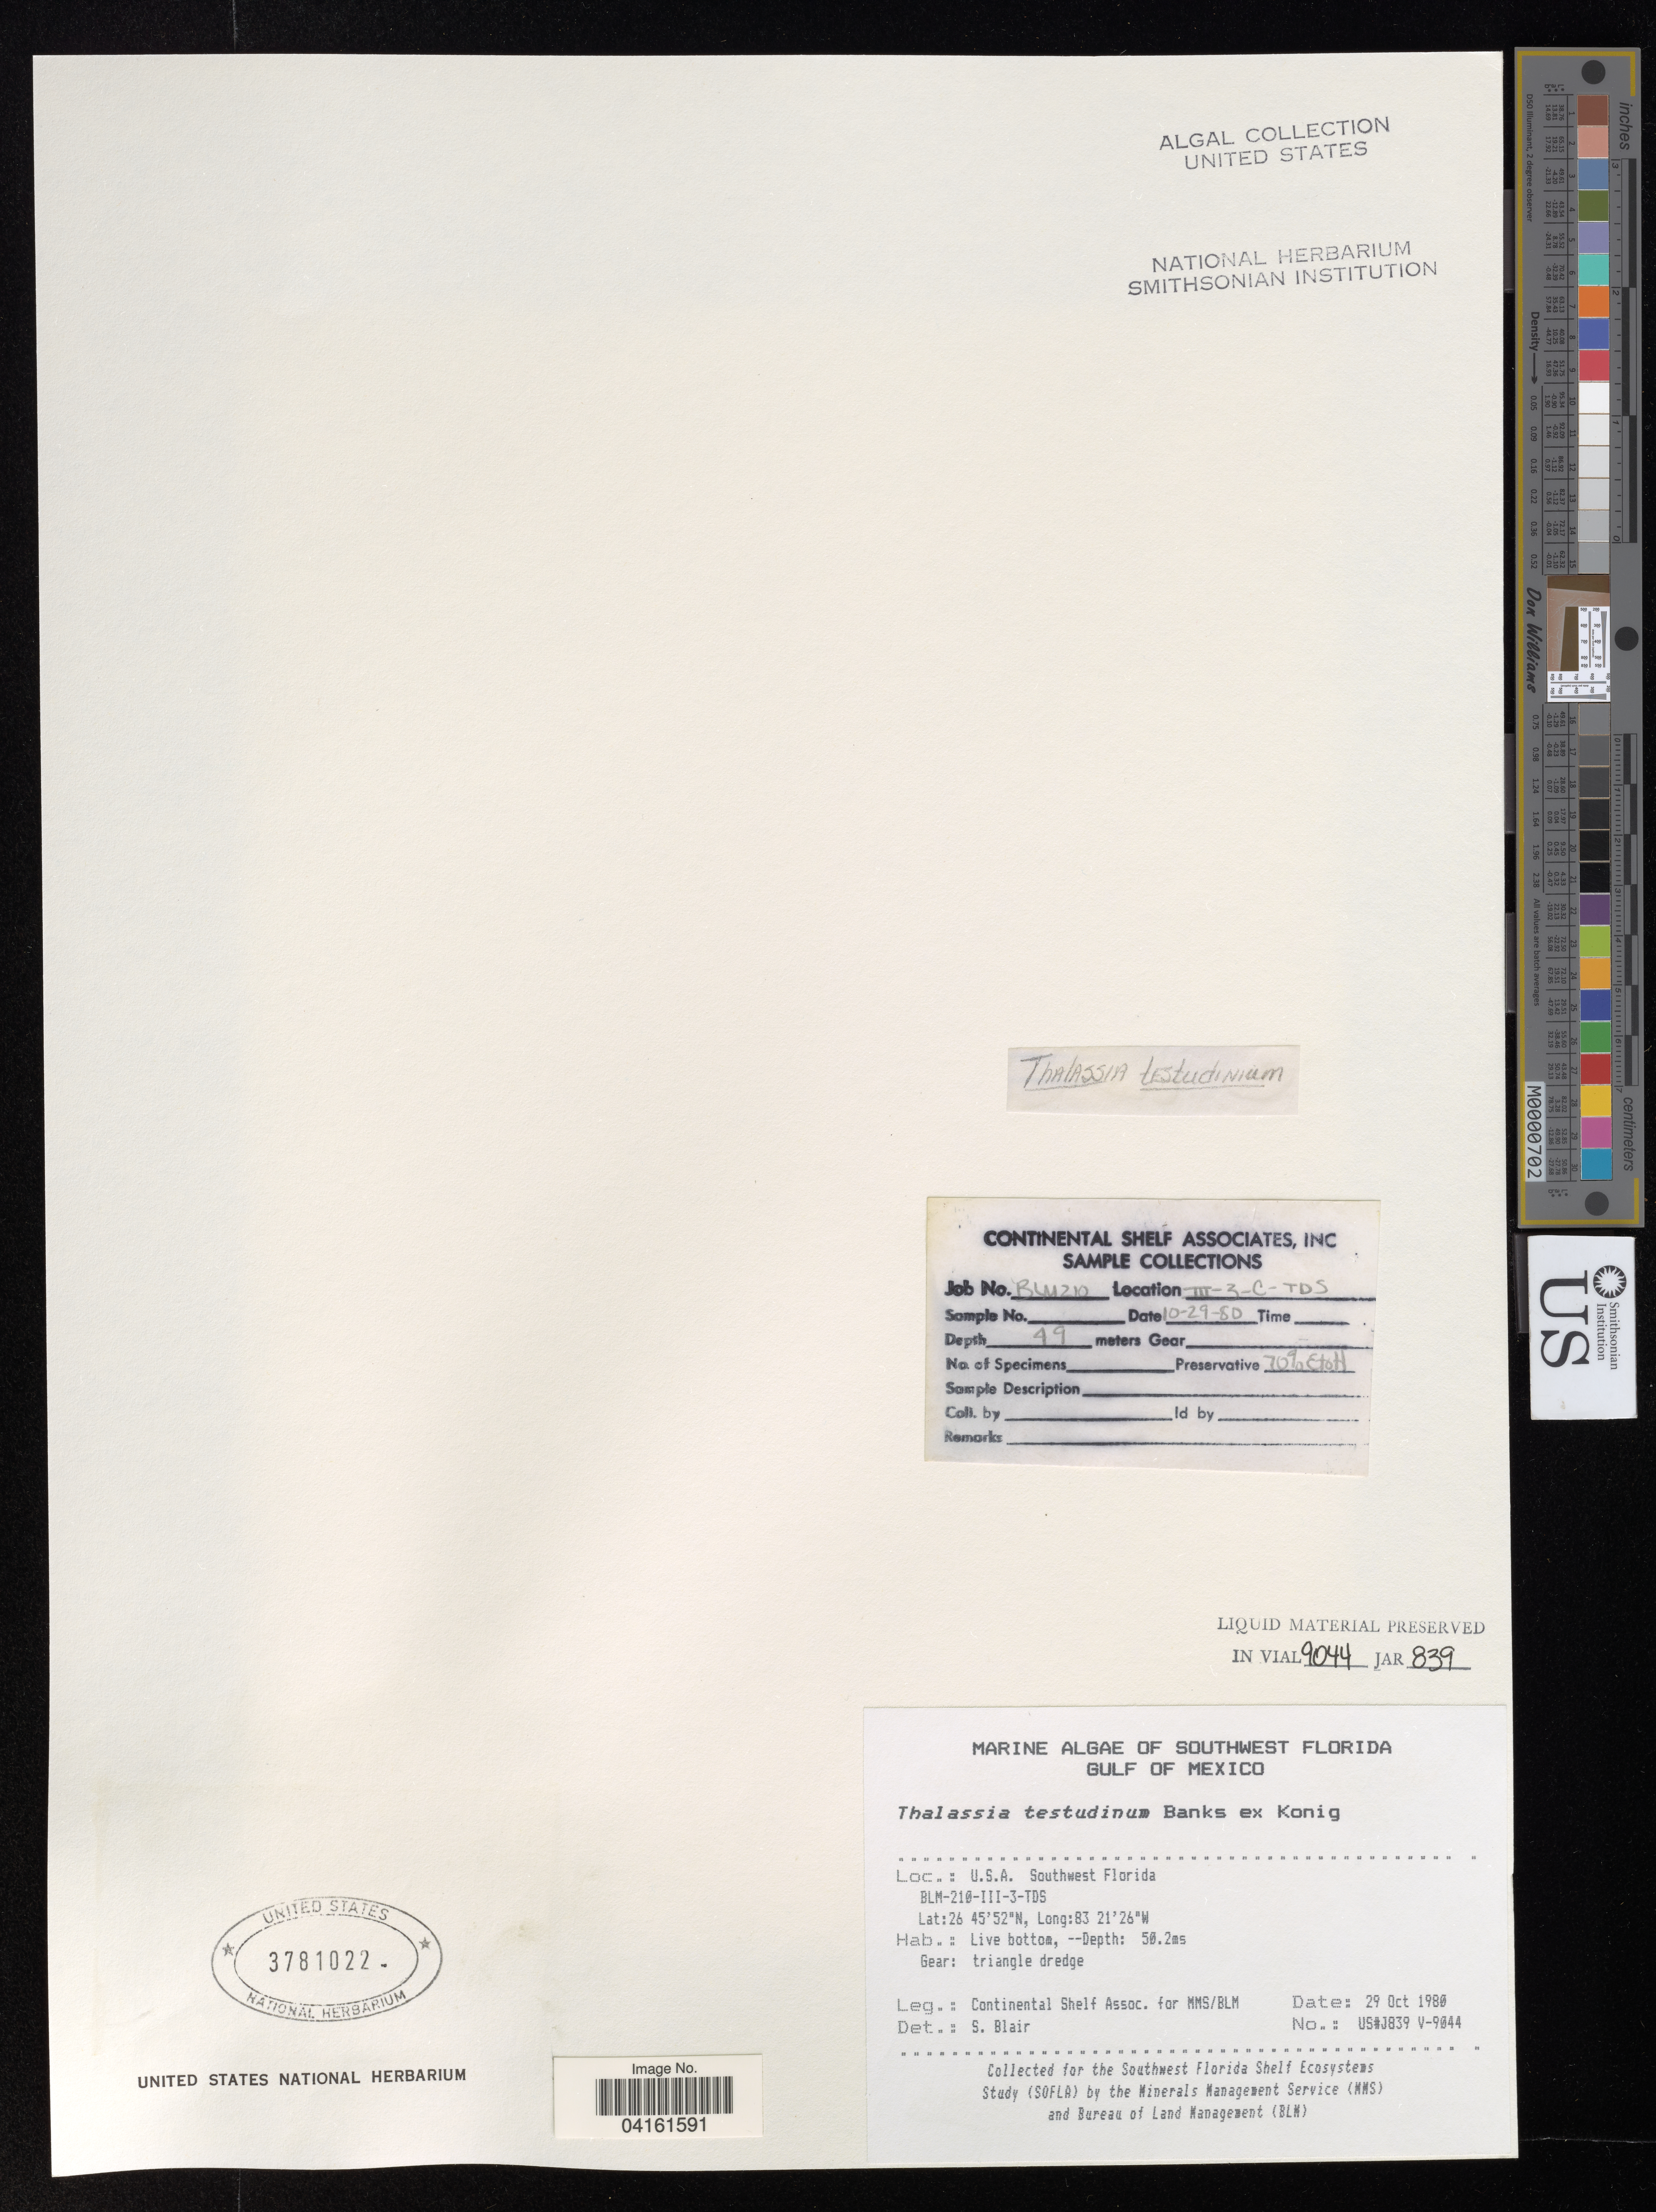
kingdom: Plantae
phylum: Tracheophyta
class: Liliopsida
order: Alismatales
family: Hydrocharitaceae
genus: Thalassia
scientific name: Thalassia testudinum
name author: Banks & Sol. ex K.D. Koenig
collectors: Continental Shelf Associates for the MMS/BLM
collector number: US#J839 V-9044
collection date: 1980-10-29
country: United States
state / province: Florida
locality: Southwest Florida. Gulf of Mexico. BLM-210-III-TDS.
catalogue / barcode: US 3781022